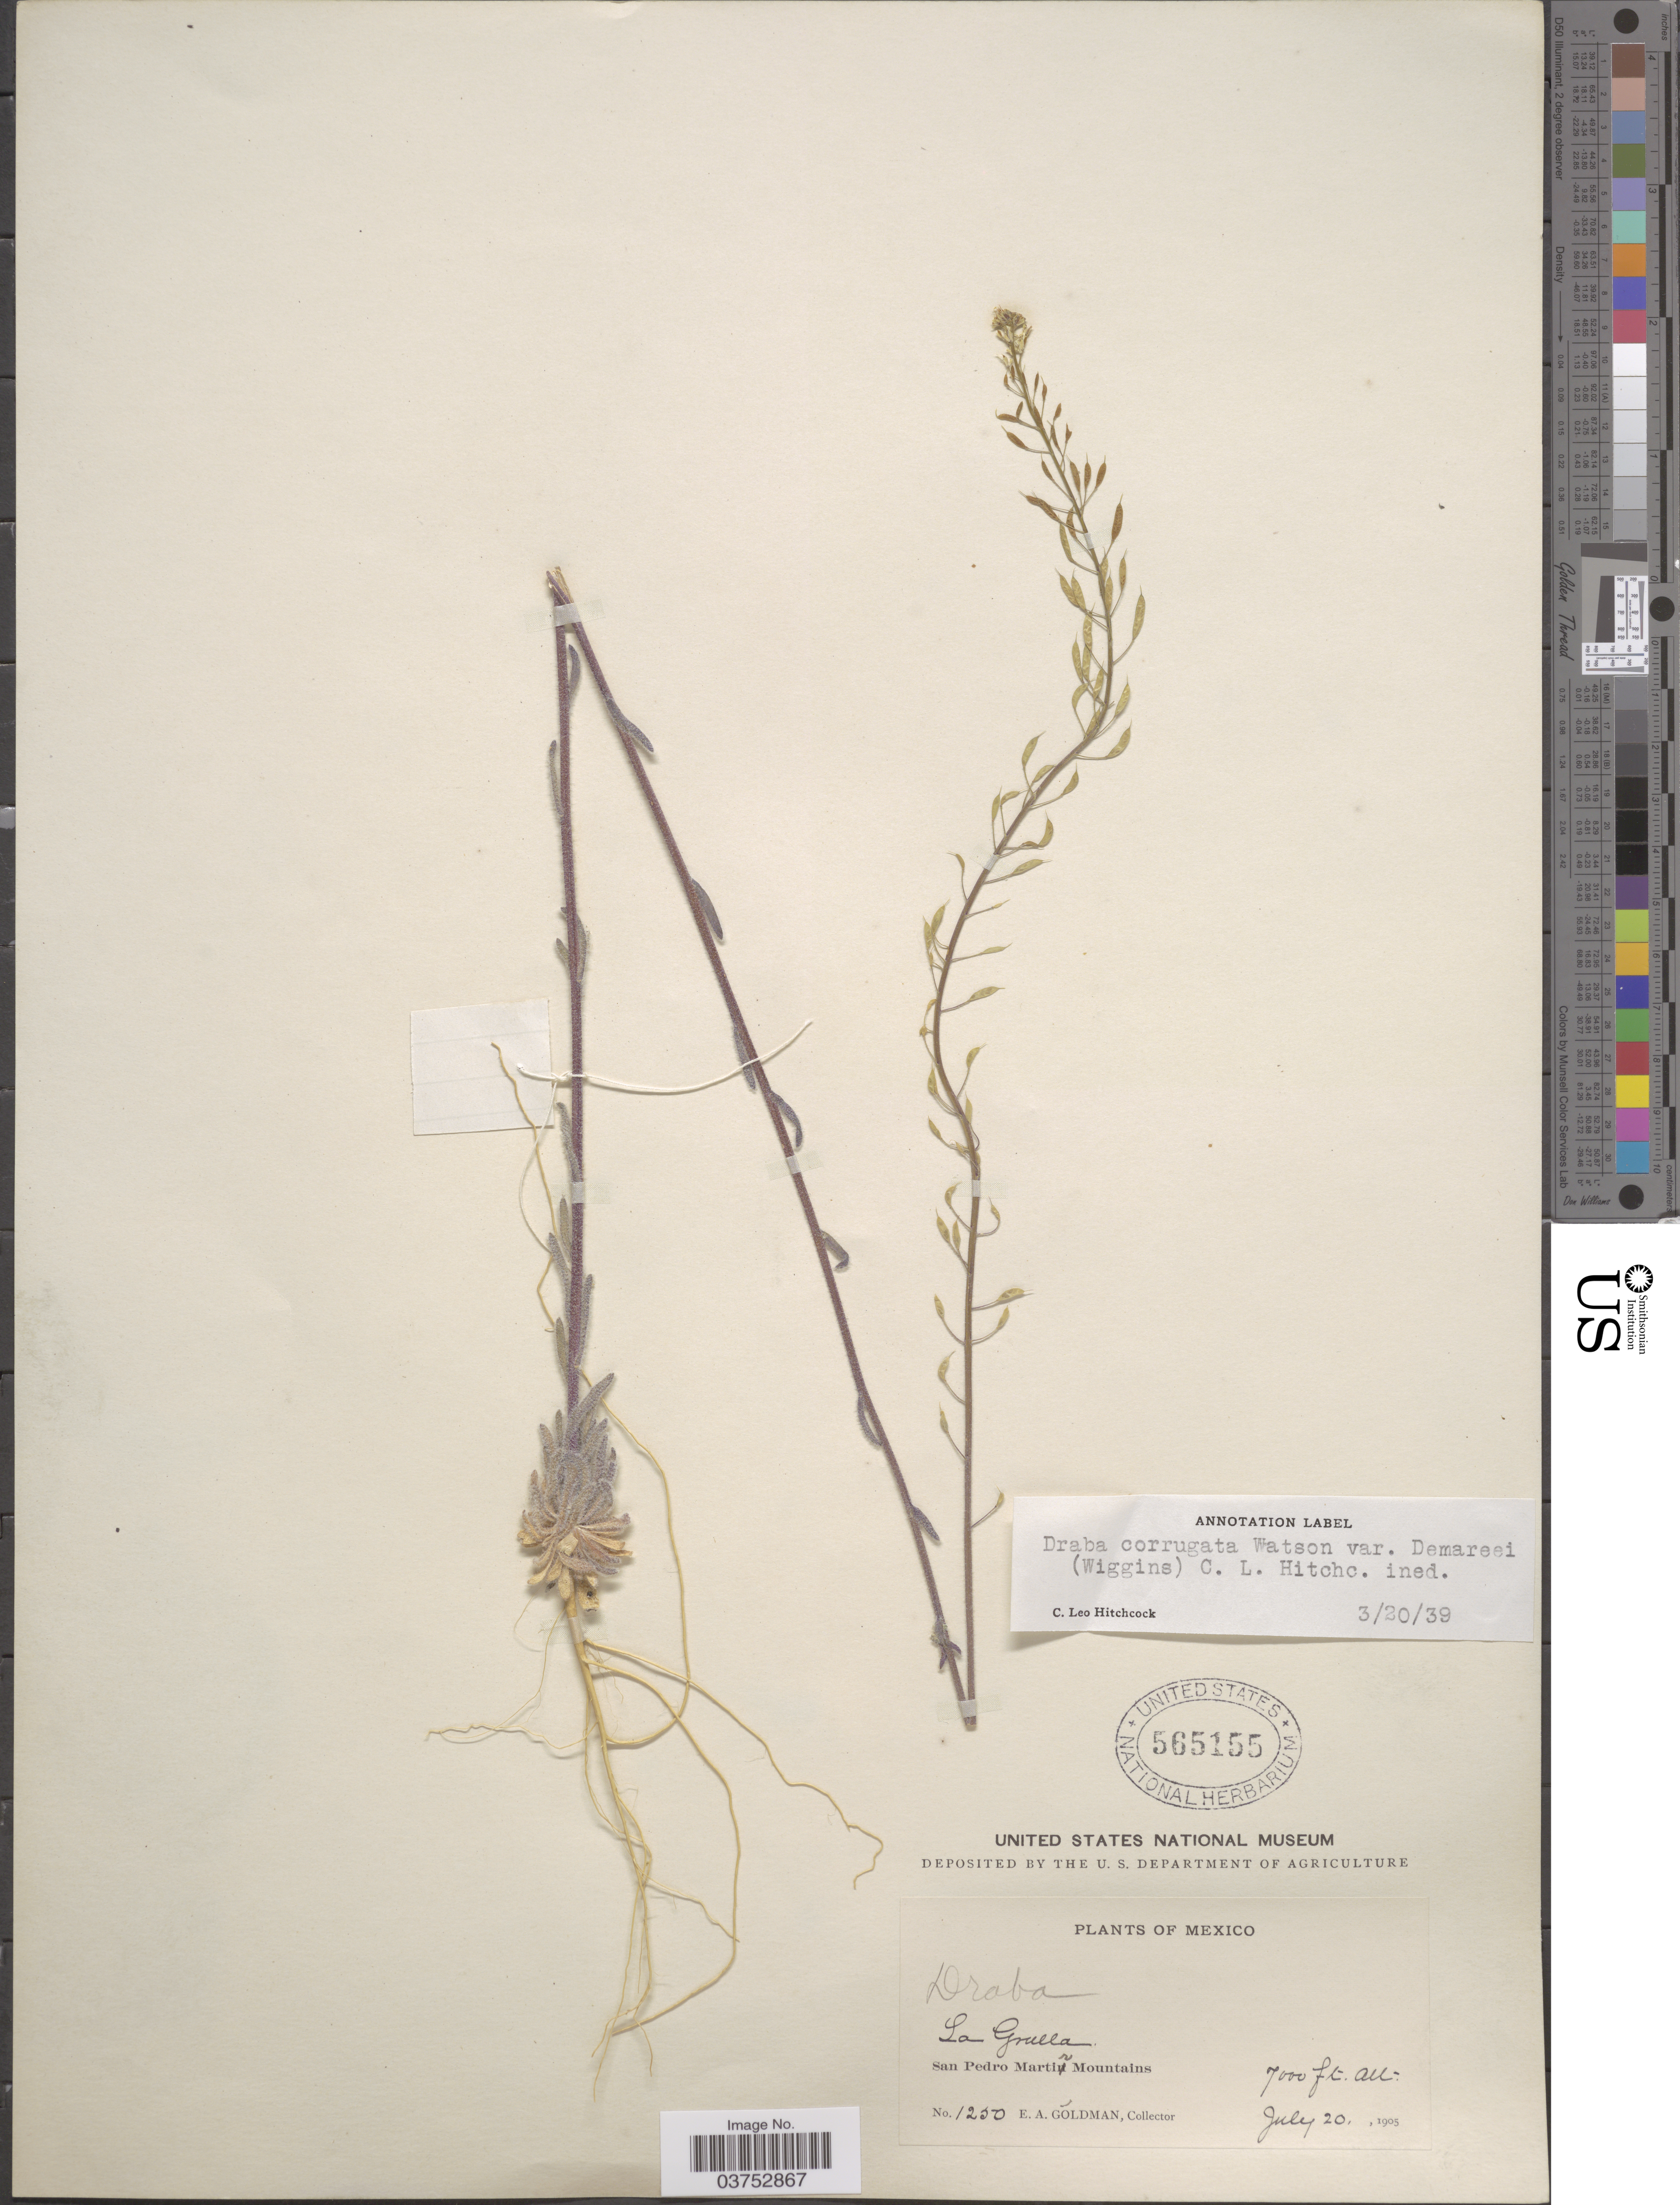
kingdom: Plantae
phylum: Tracheophyta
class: Magnoliopsida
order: Brassicales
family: Brassicaceae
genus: Draba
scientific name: Draba corrugata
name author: S. Watson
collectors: E. A. Goldman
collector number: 1250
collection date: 1905-07-20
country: Mexico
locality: La Grulla. San Pedro Martir Mountains.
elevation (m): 2134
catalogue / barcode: US 565155